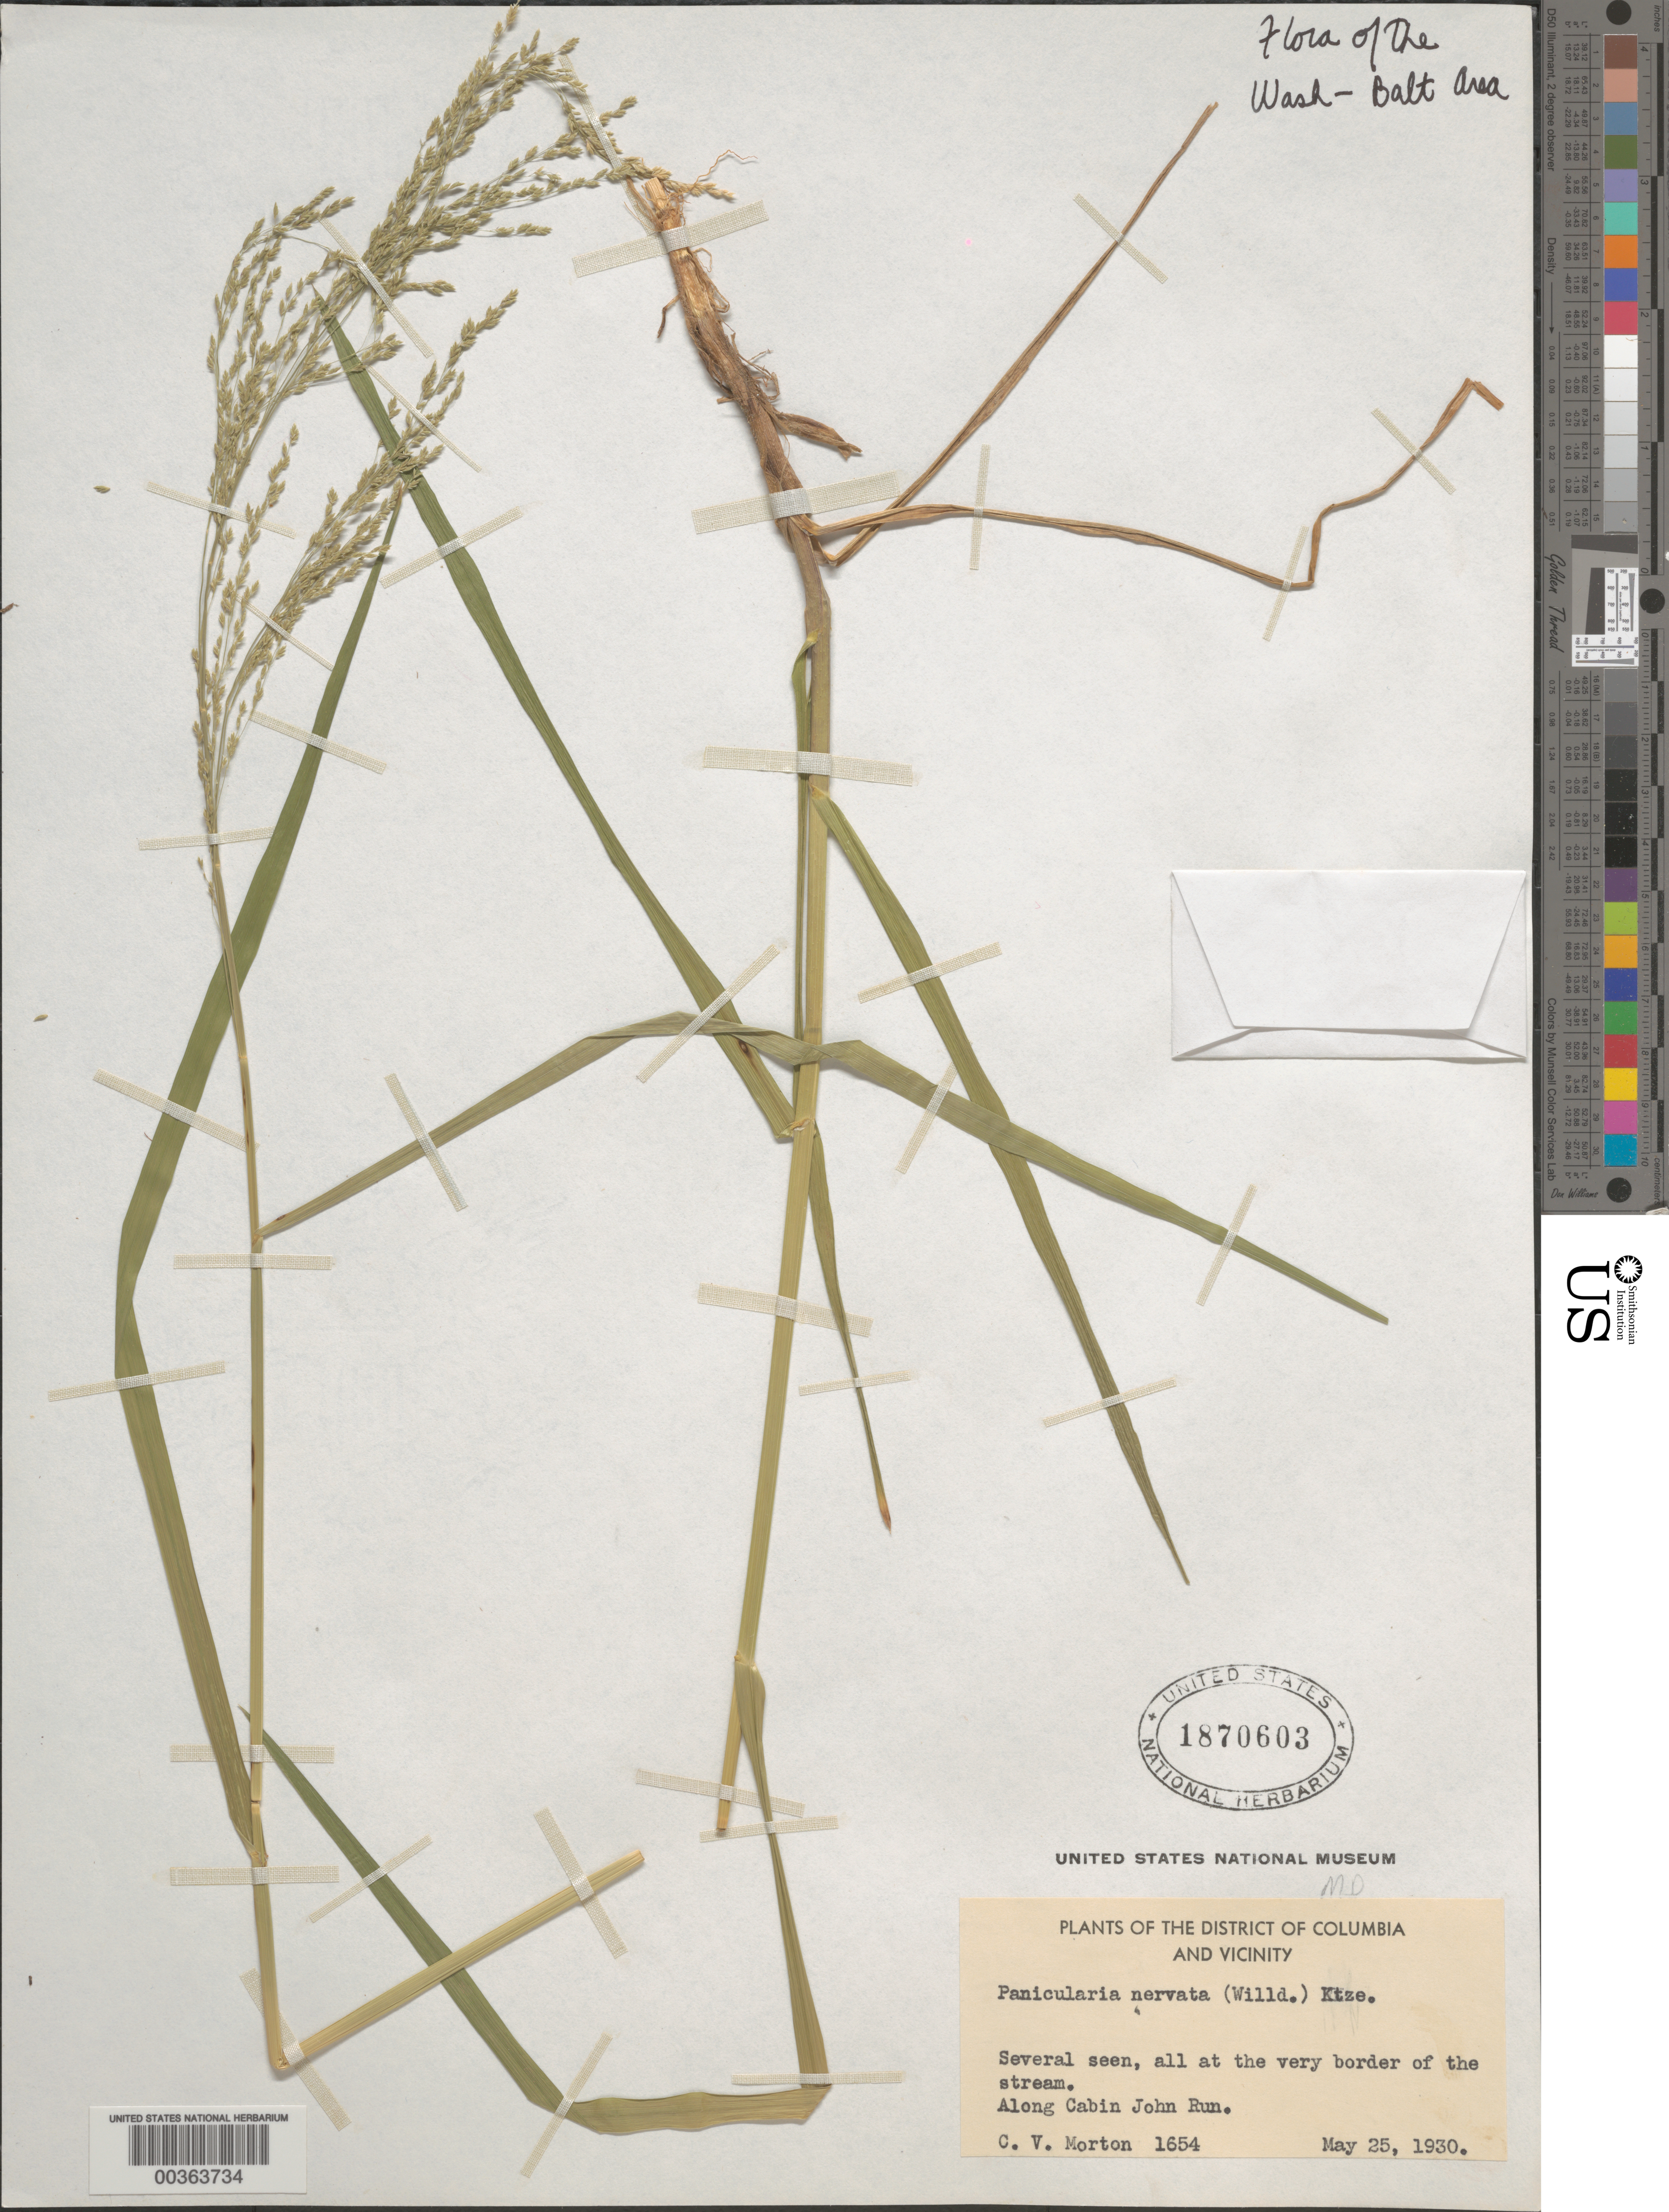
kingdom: Plantae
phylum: Tracheophyta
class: Liliopsida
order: Poales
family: Poaceae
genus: Glyceria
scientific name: Glyceria striata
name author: (Lam.) Hitchc.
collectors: C. V. Morton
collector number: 1654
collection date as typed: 25 May 1930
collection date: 1930-05-25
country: United States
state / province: Maryland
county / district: Montgomery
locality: Cabin John Run C. & O. Canal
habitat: Bordrer of stream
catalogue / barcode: US 1870603